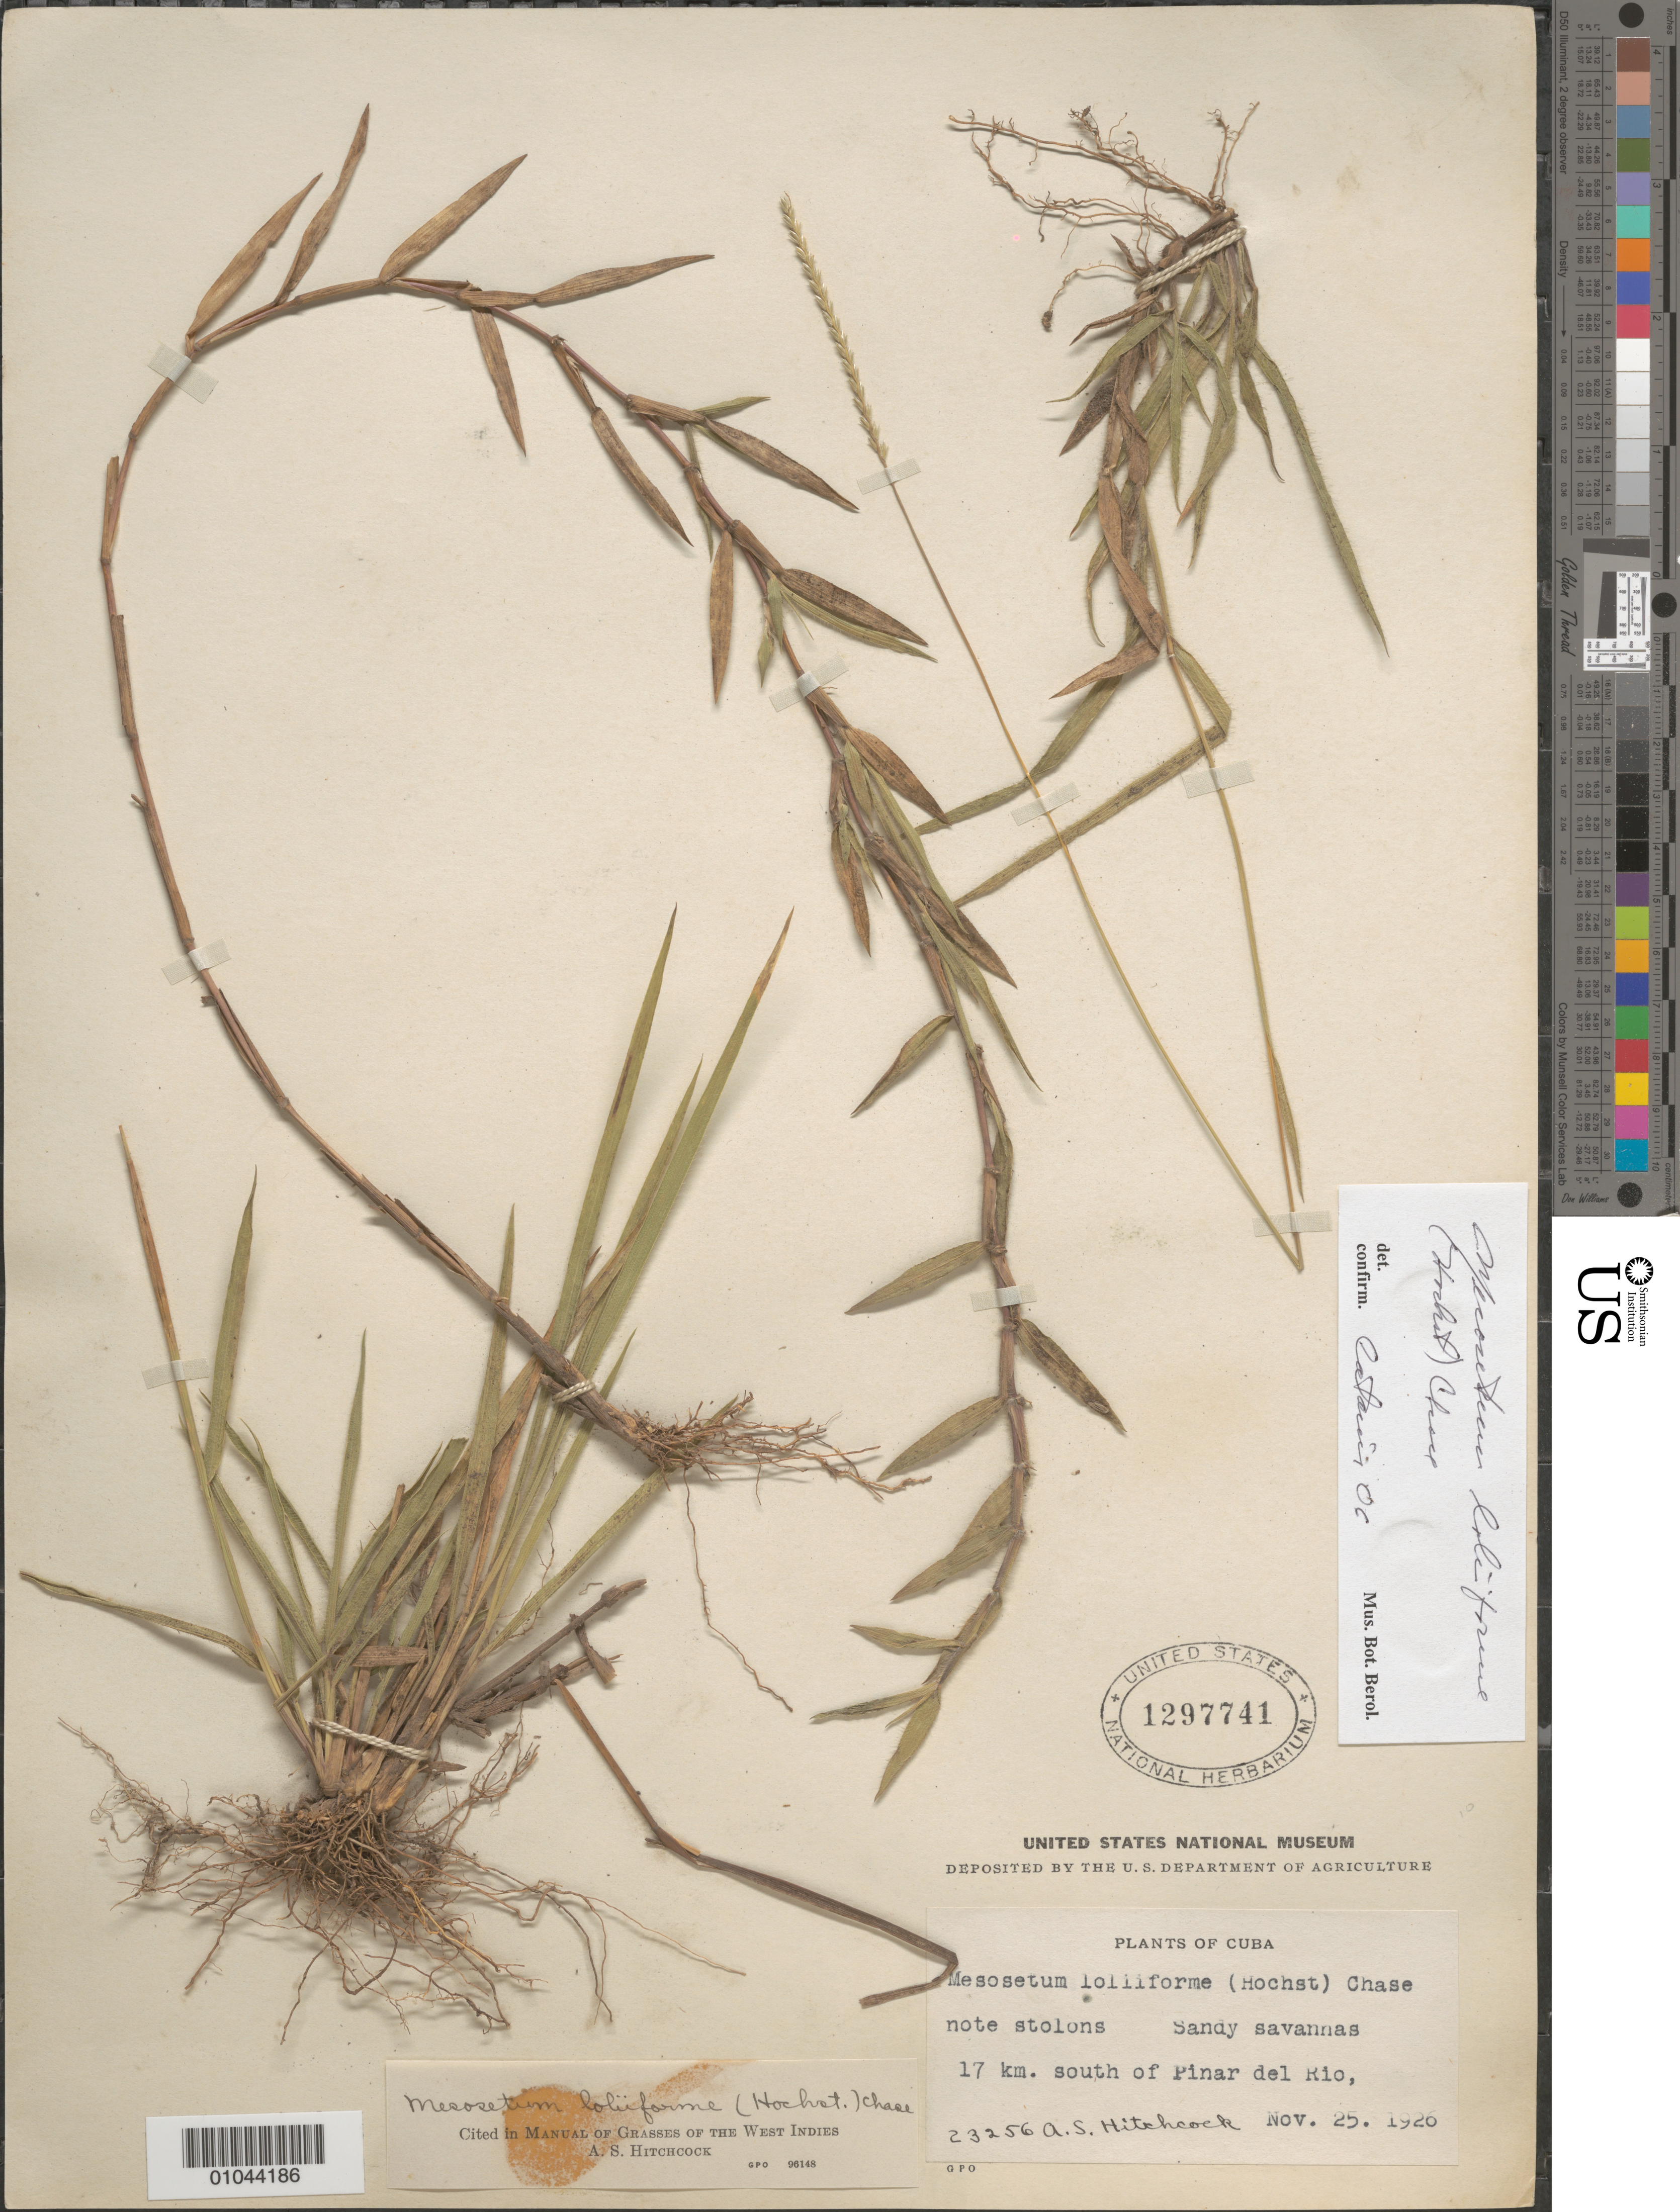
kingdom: Plantae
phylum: Tracheophyta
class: Liliopsida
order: Poales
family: Poaceae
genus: Mesosetum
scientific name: Mesosetum loliiforme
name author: (Hochst. ex Steud.) Chase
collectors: A. S. Hitchcock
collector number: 23256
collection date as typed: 25 Nov 1926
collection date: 1926-11-25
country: Cuba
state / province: Pinar del Rio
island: Cuba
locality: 17 Km south of Pinar del Rio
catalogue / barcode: US 1297741